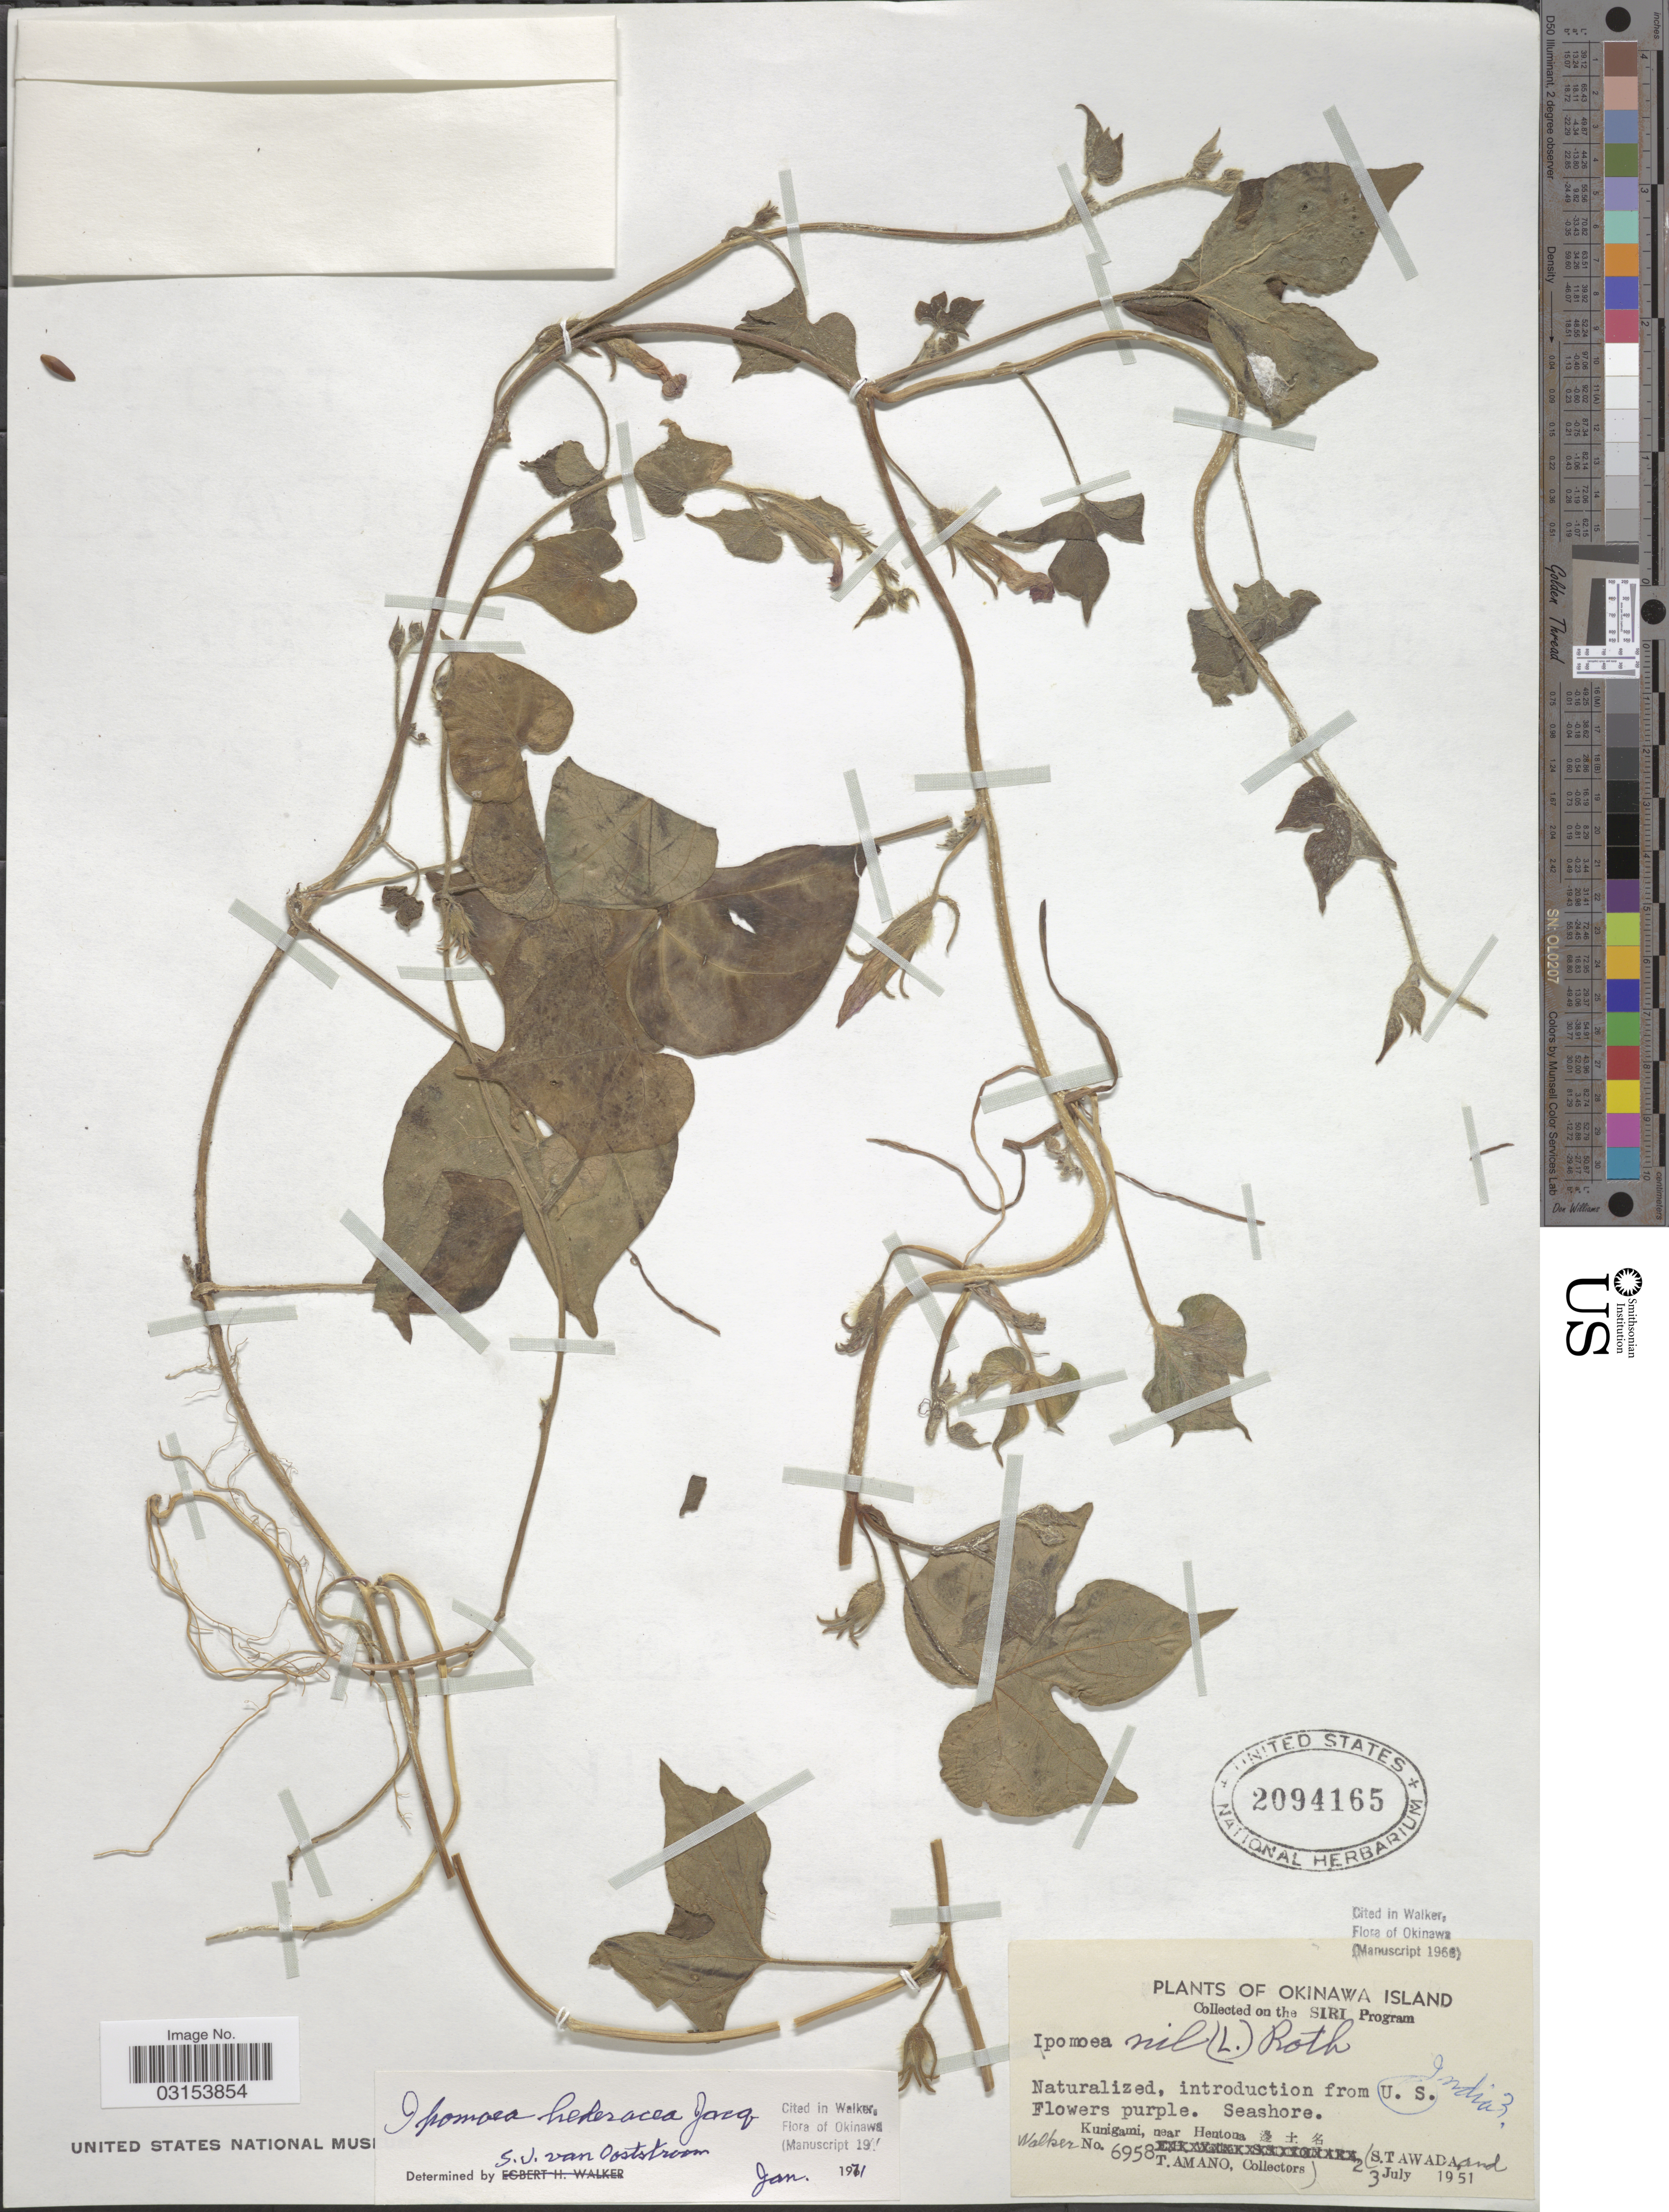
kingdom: Plantae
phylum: Tracheophyta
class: Magnoliopsida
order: Solanales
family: Convolvulaceae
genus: Ipomoea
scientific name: Ipomoea hederacea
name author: Jacq.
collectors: S. Tawada & T. Amano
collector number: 6958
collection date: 1951-07-23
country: Japan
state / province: Okinawa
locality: Seashore. Kunigami, near Hentona X.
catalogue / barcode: US 2094165